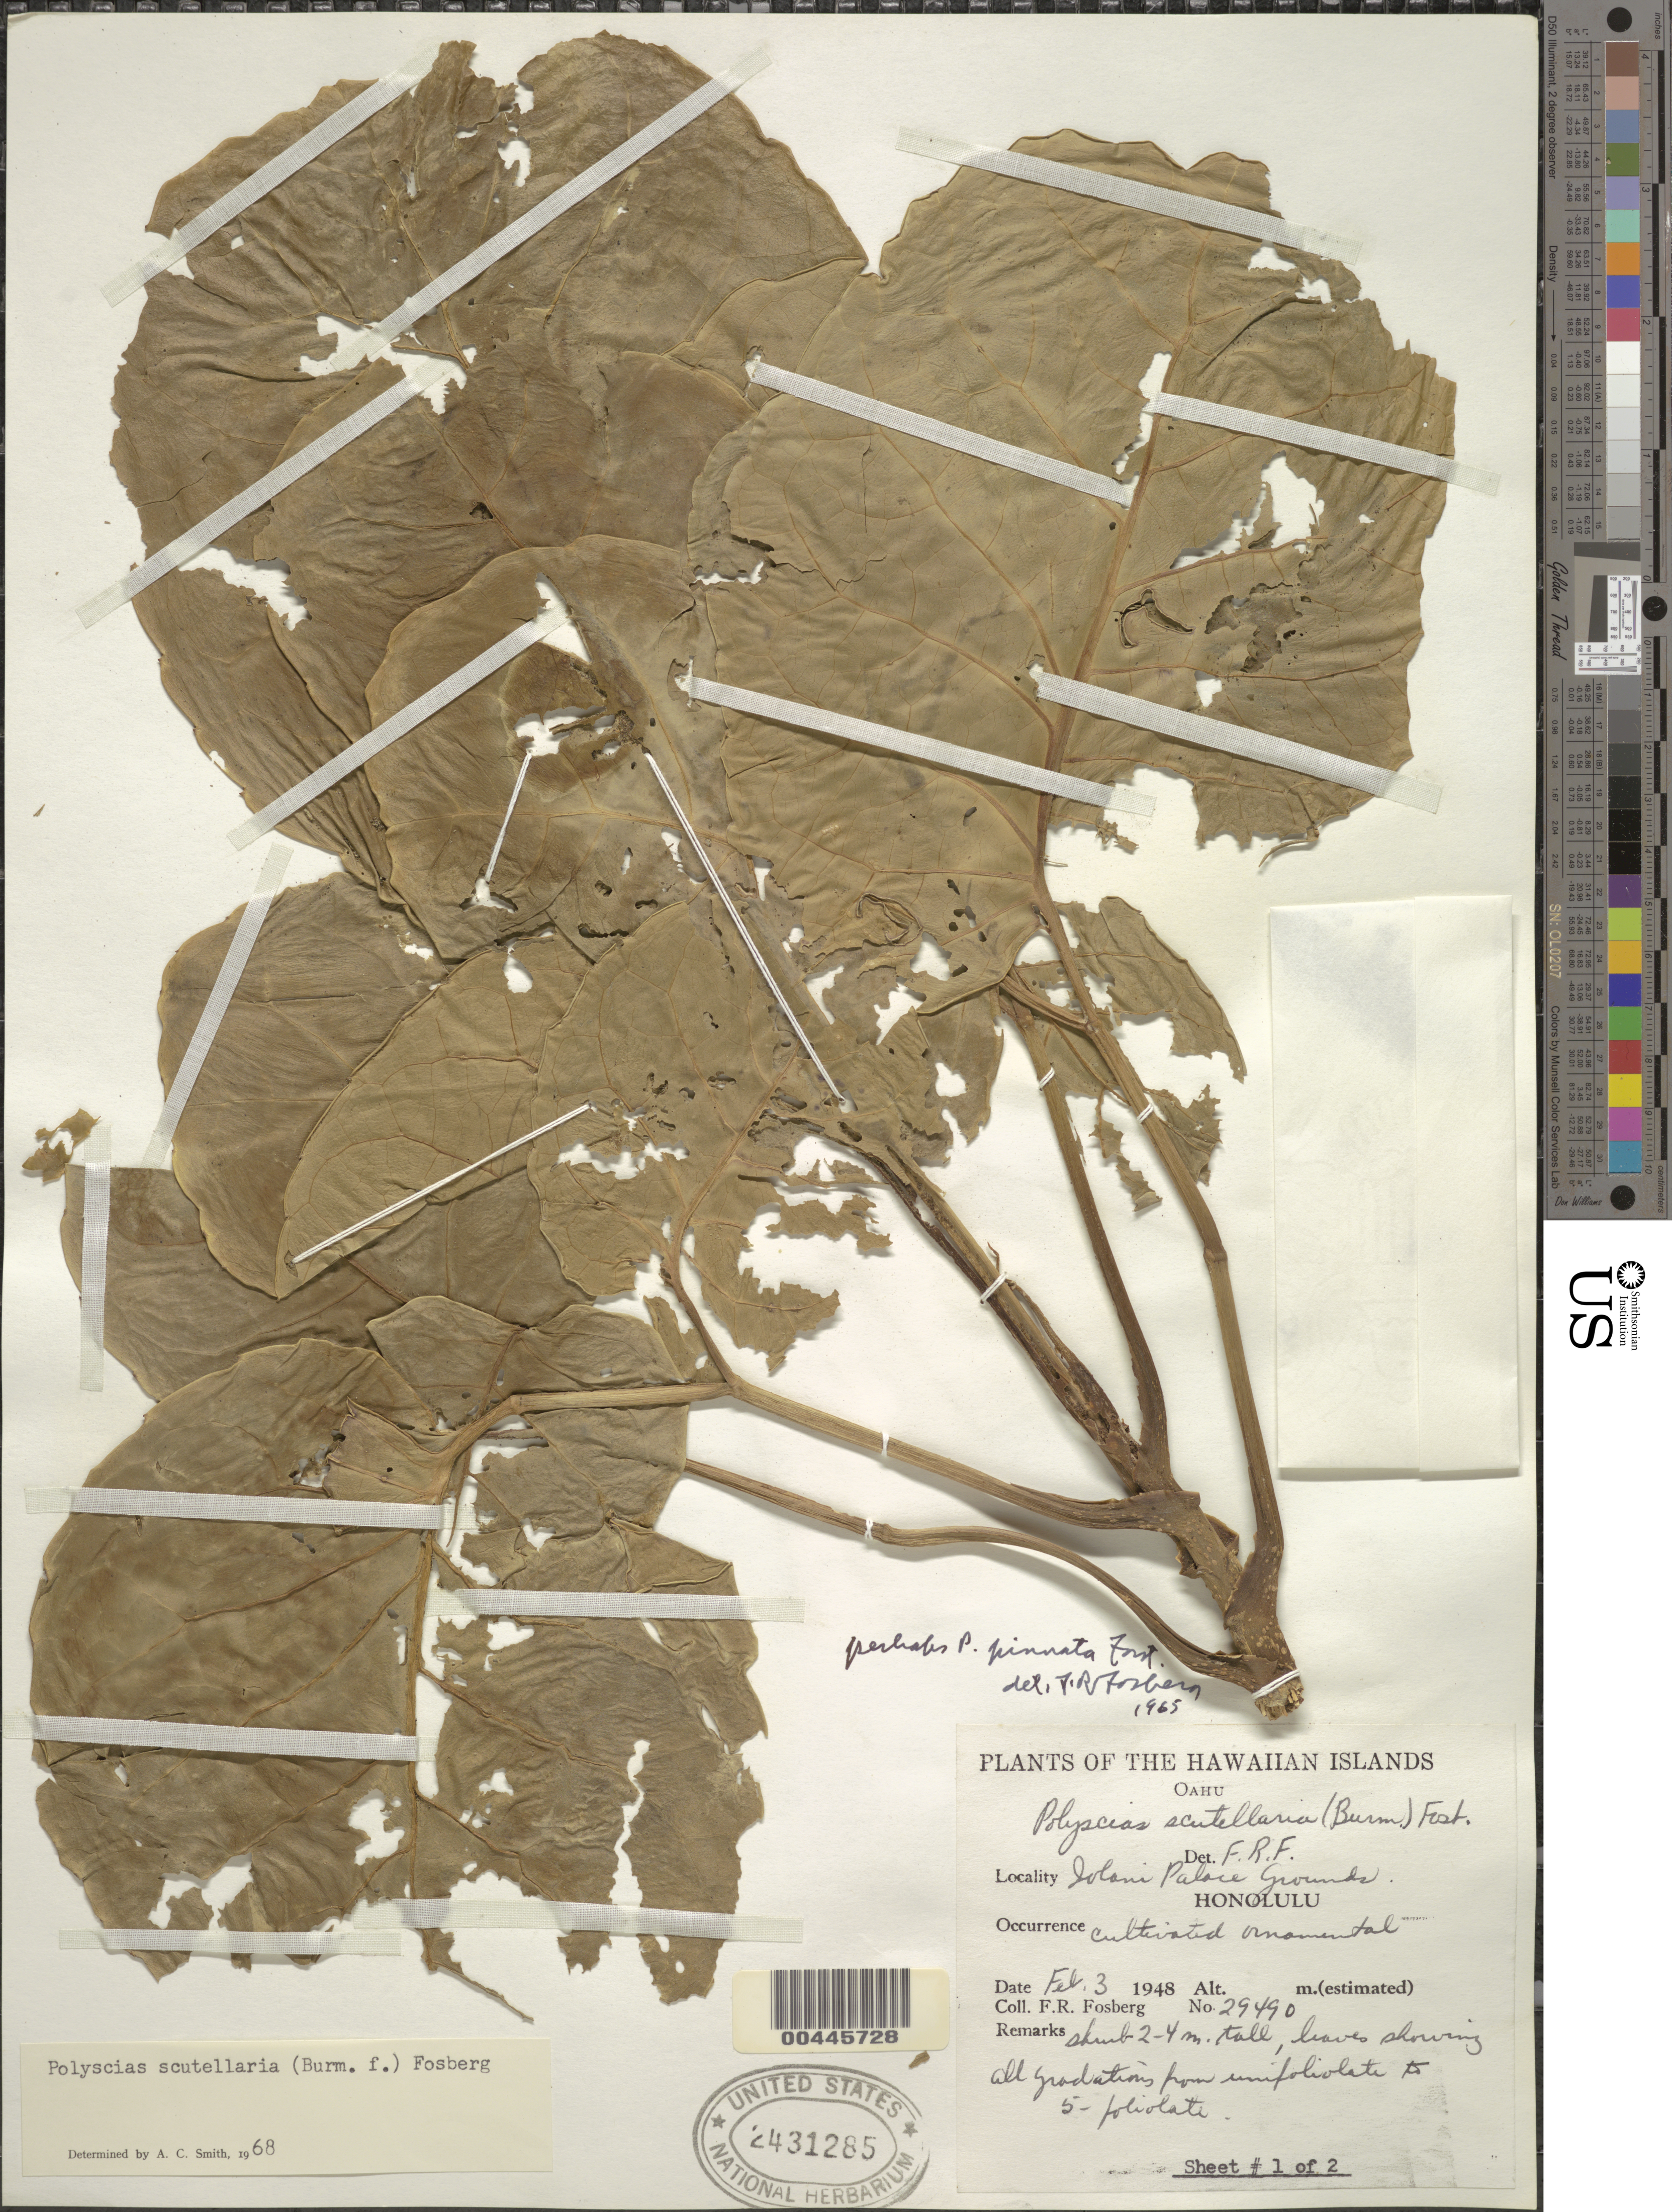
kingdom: Plantae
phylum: Tracheophyta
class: Magnoliopsida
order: Apiales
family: Araliaceae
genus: Polyscias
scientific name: Polyscias scutellaria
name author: (Burm. f.) Fosberg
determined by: Smith, A. C.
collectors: F. R. Fosberg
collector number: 29490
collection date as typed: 3 Feb 1948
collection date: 1948-02-03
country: United States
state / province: Hawaii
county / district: Honolulu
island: Oahu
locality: Honolulu, Iolani Palace Grounds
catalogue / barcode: US 2431285